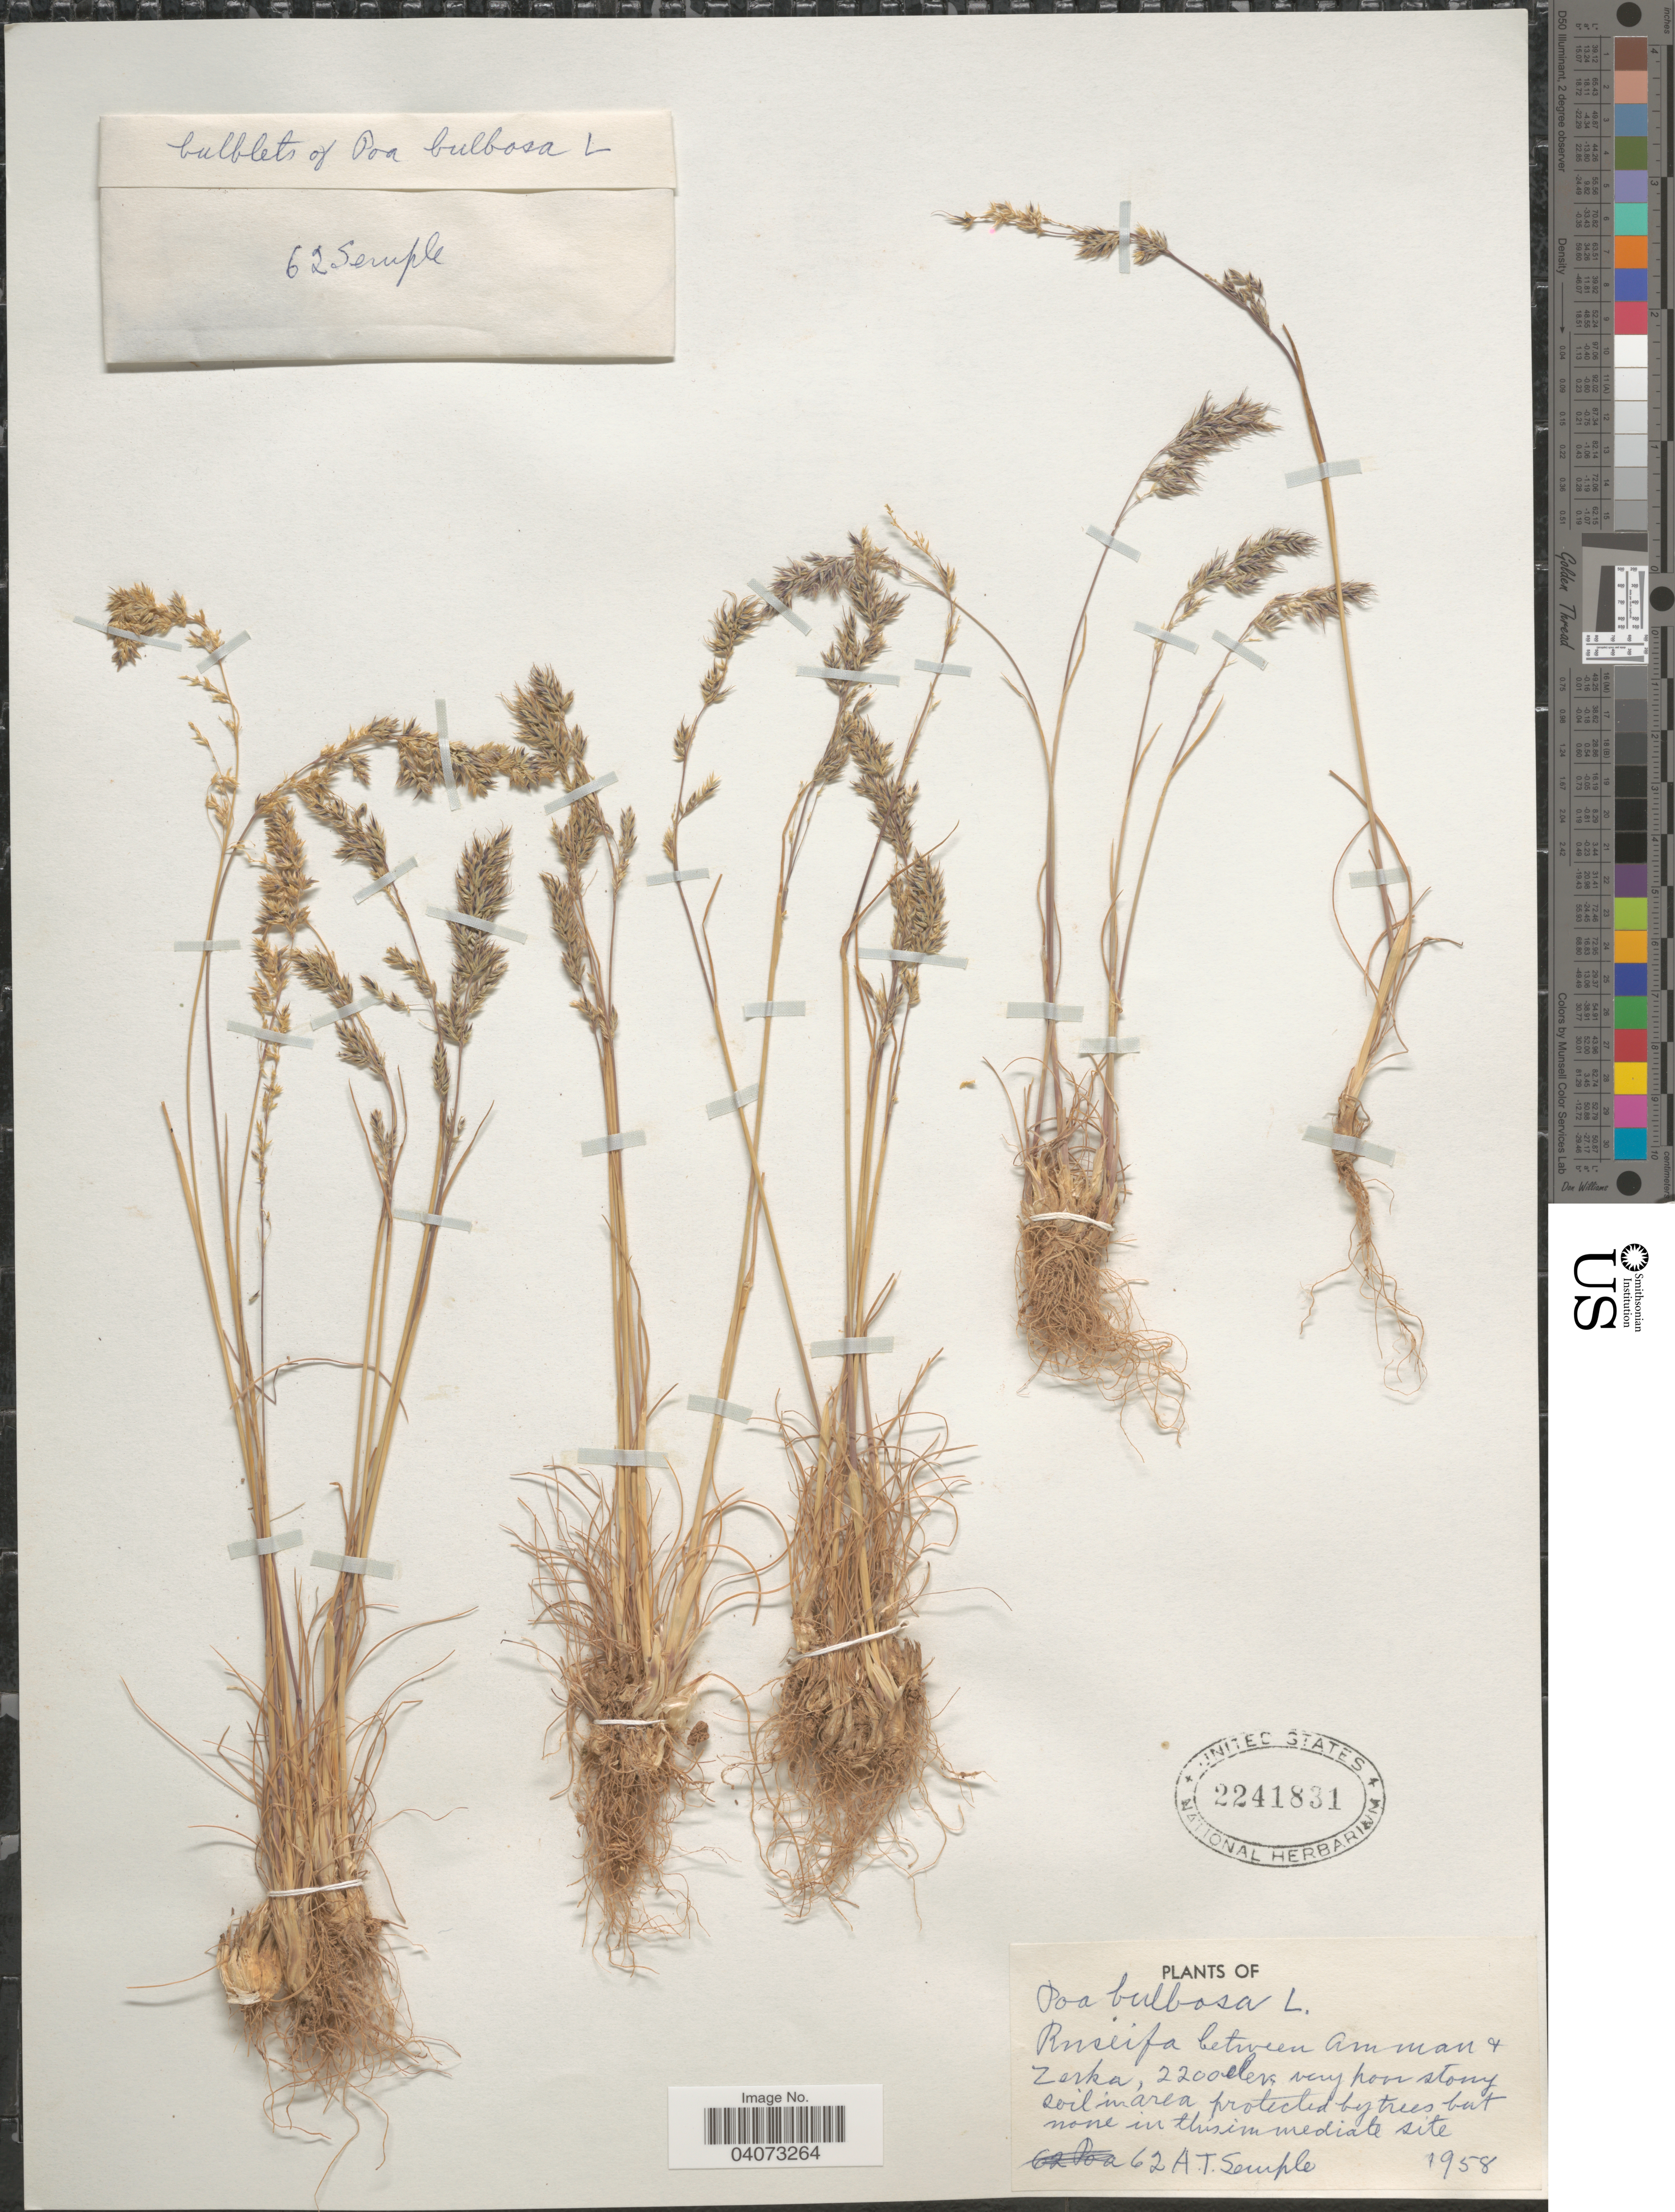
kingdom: Plantae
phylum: Tracheophyta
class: Liliopsida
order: Poales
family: Poaceae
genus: Poa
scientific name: Poa bulbosa subsp. bulbosa var. vivipara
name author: Koeler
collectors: A. Semple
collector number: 62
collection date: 1958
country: Jordan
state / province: Amman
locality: Ruseifa between Amman & Zerka.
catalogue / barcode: US 2241831